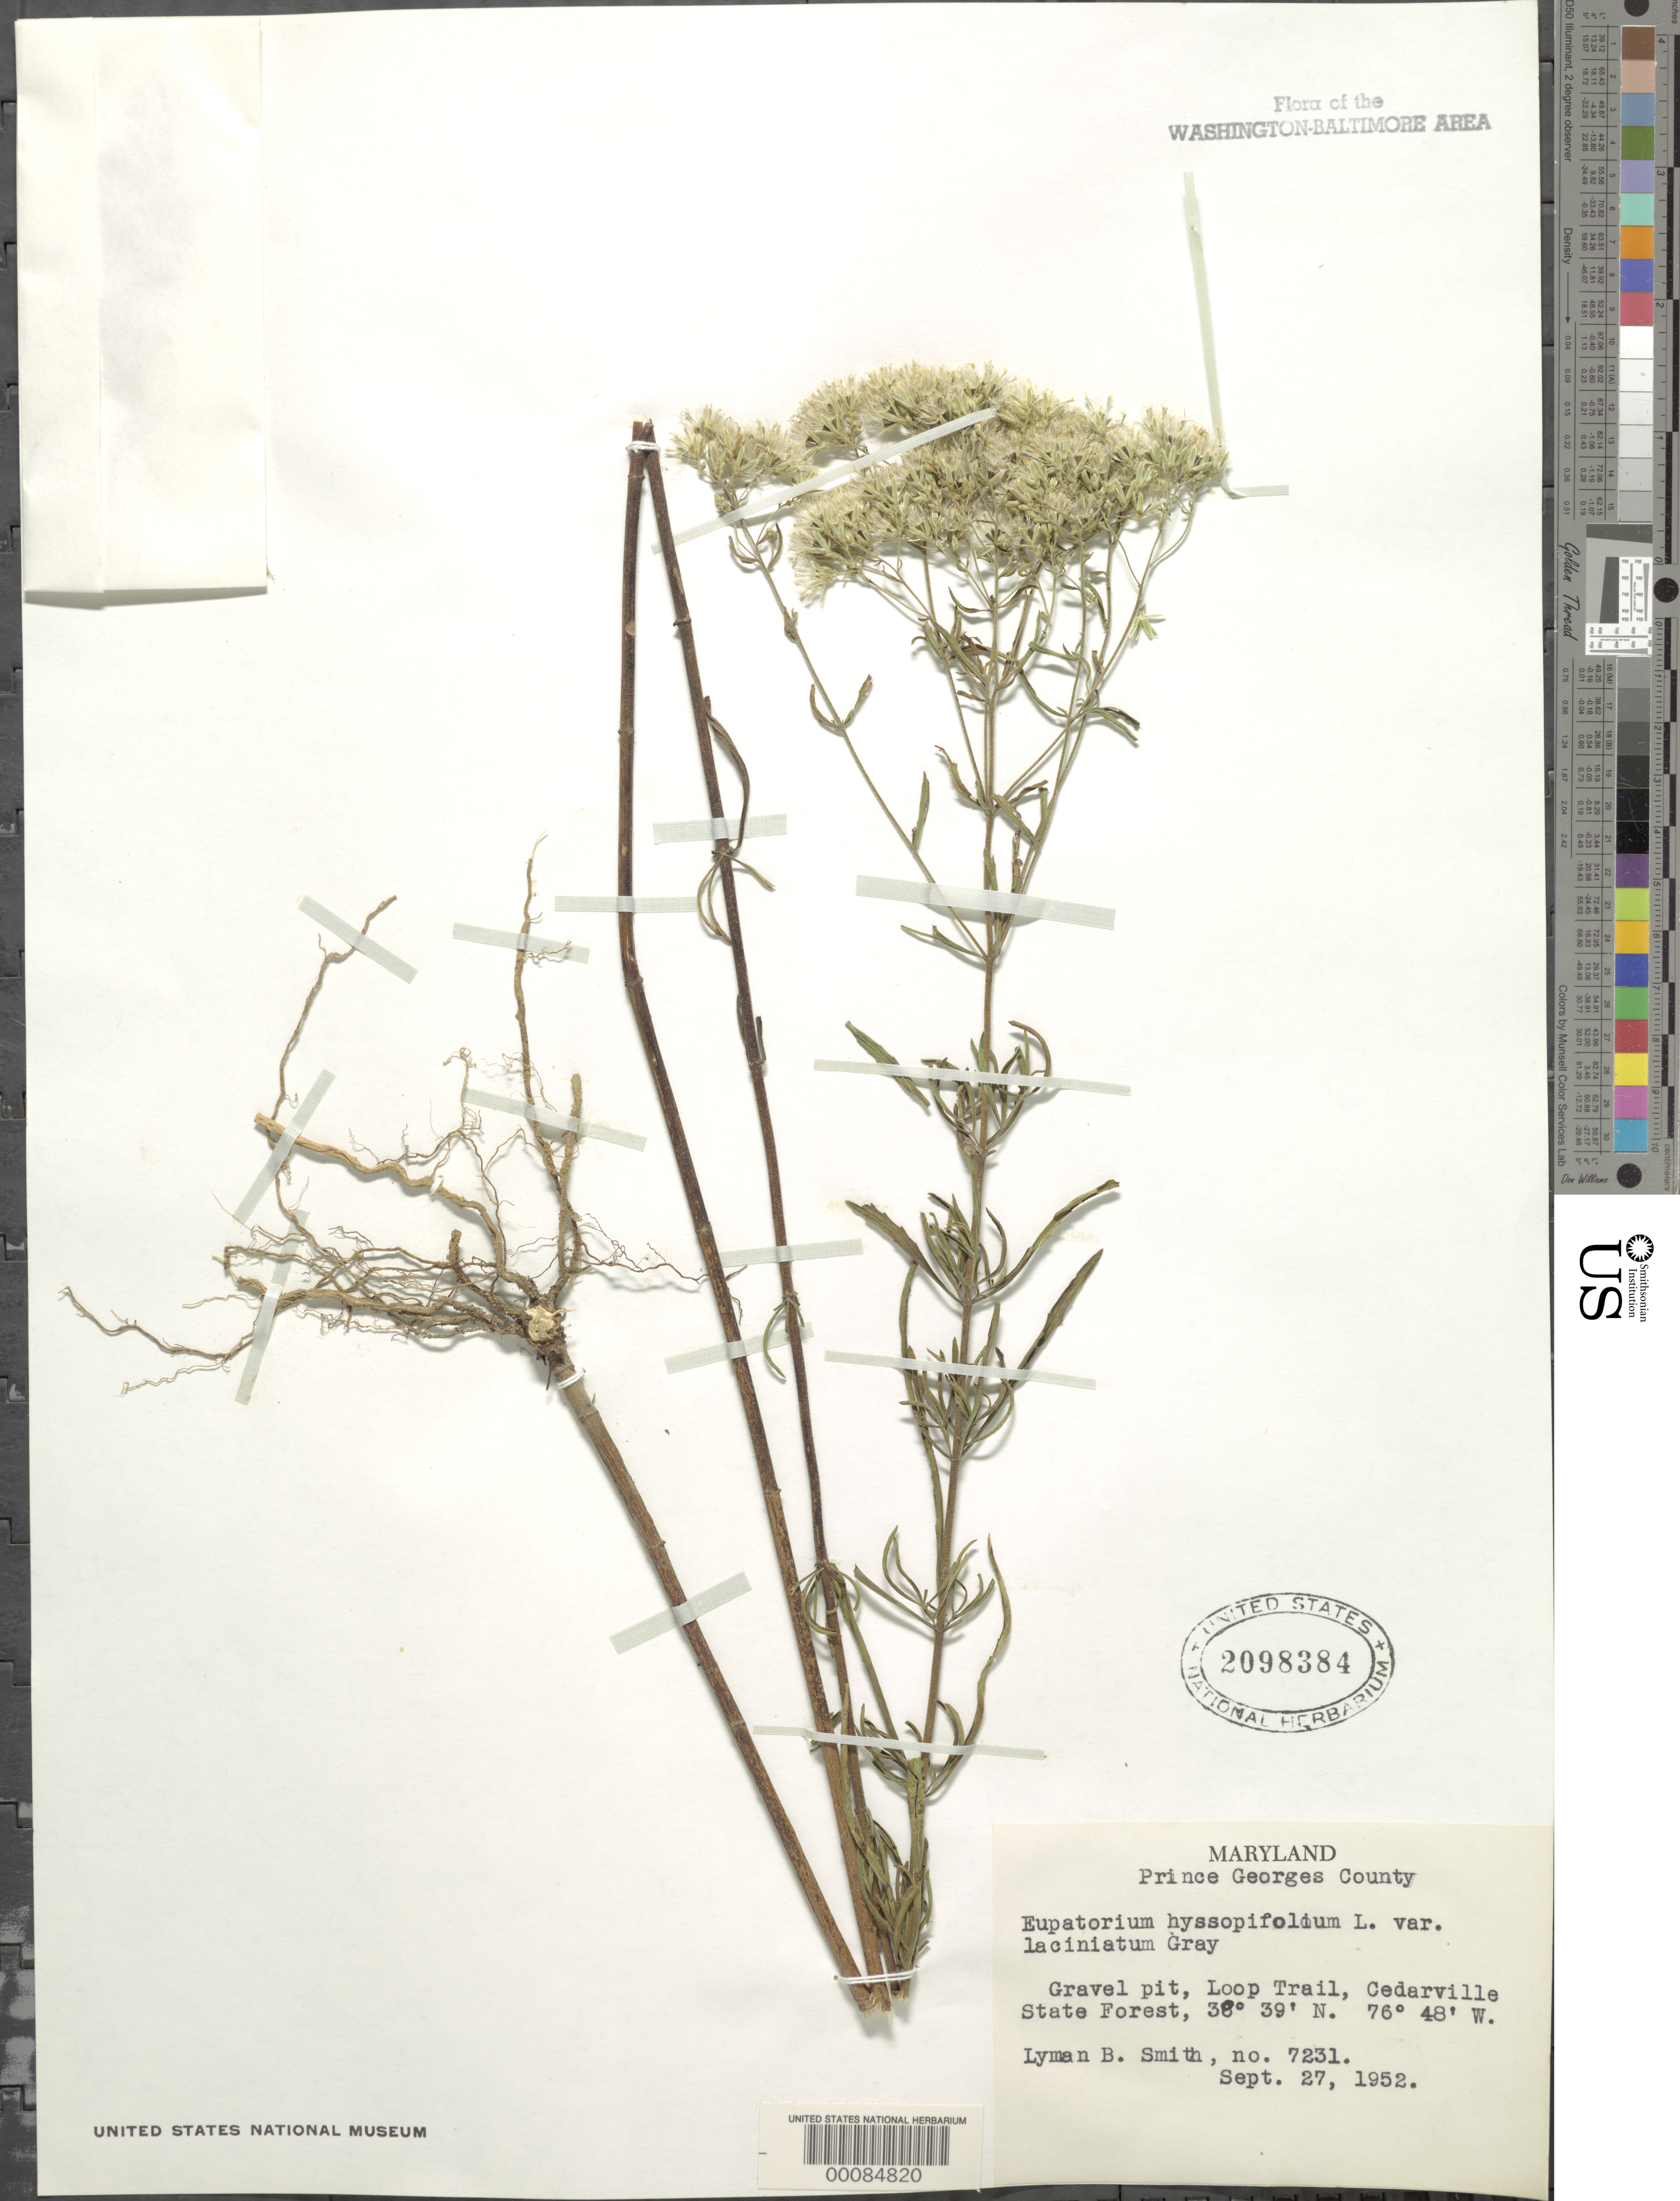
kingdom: Plantae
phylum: Tracheophyta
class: Magnoliopsida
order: Asterales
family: Asteraceae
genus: Eupatorium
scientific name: Eupatorium hyssopifolium var. laciniatum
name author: A. Gray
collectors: L. Smith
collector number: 7231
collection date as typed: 27 Sep 1952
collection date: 1952-09-27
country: United States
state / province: Maryland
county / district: Prince George's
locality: Cedarville State Forest, Loop trail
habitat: Gravel pit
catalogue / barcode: US 2098384